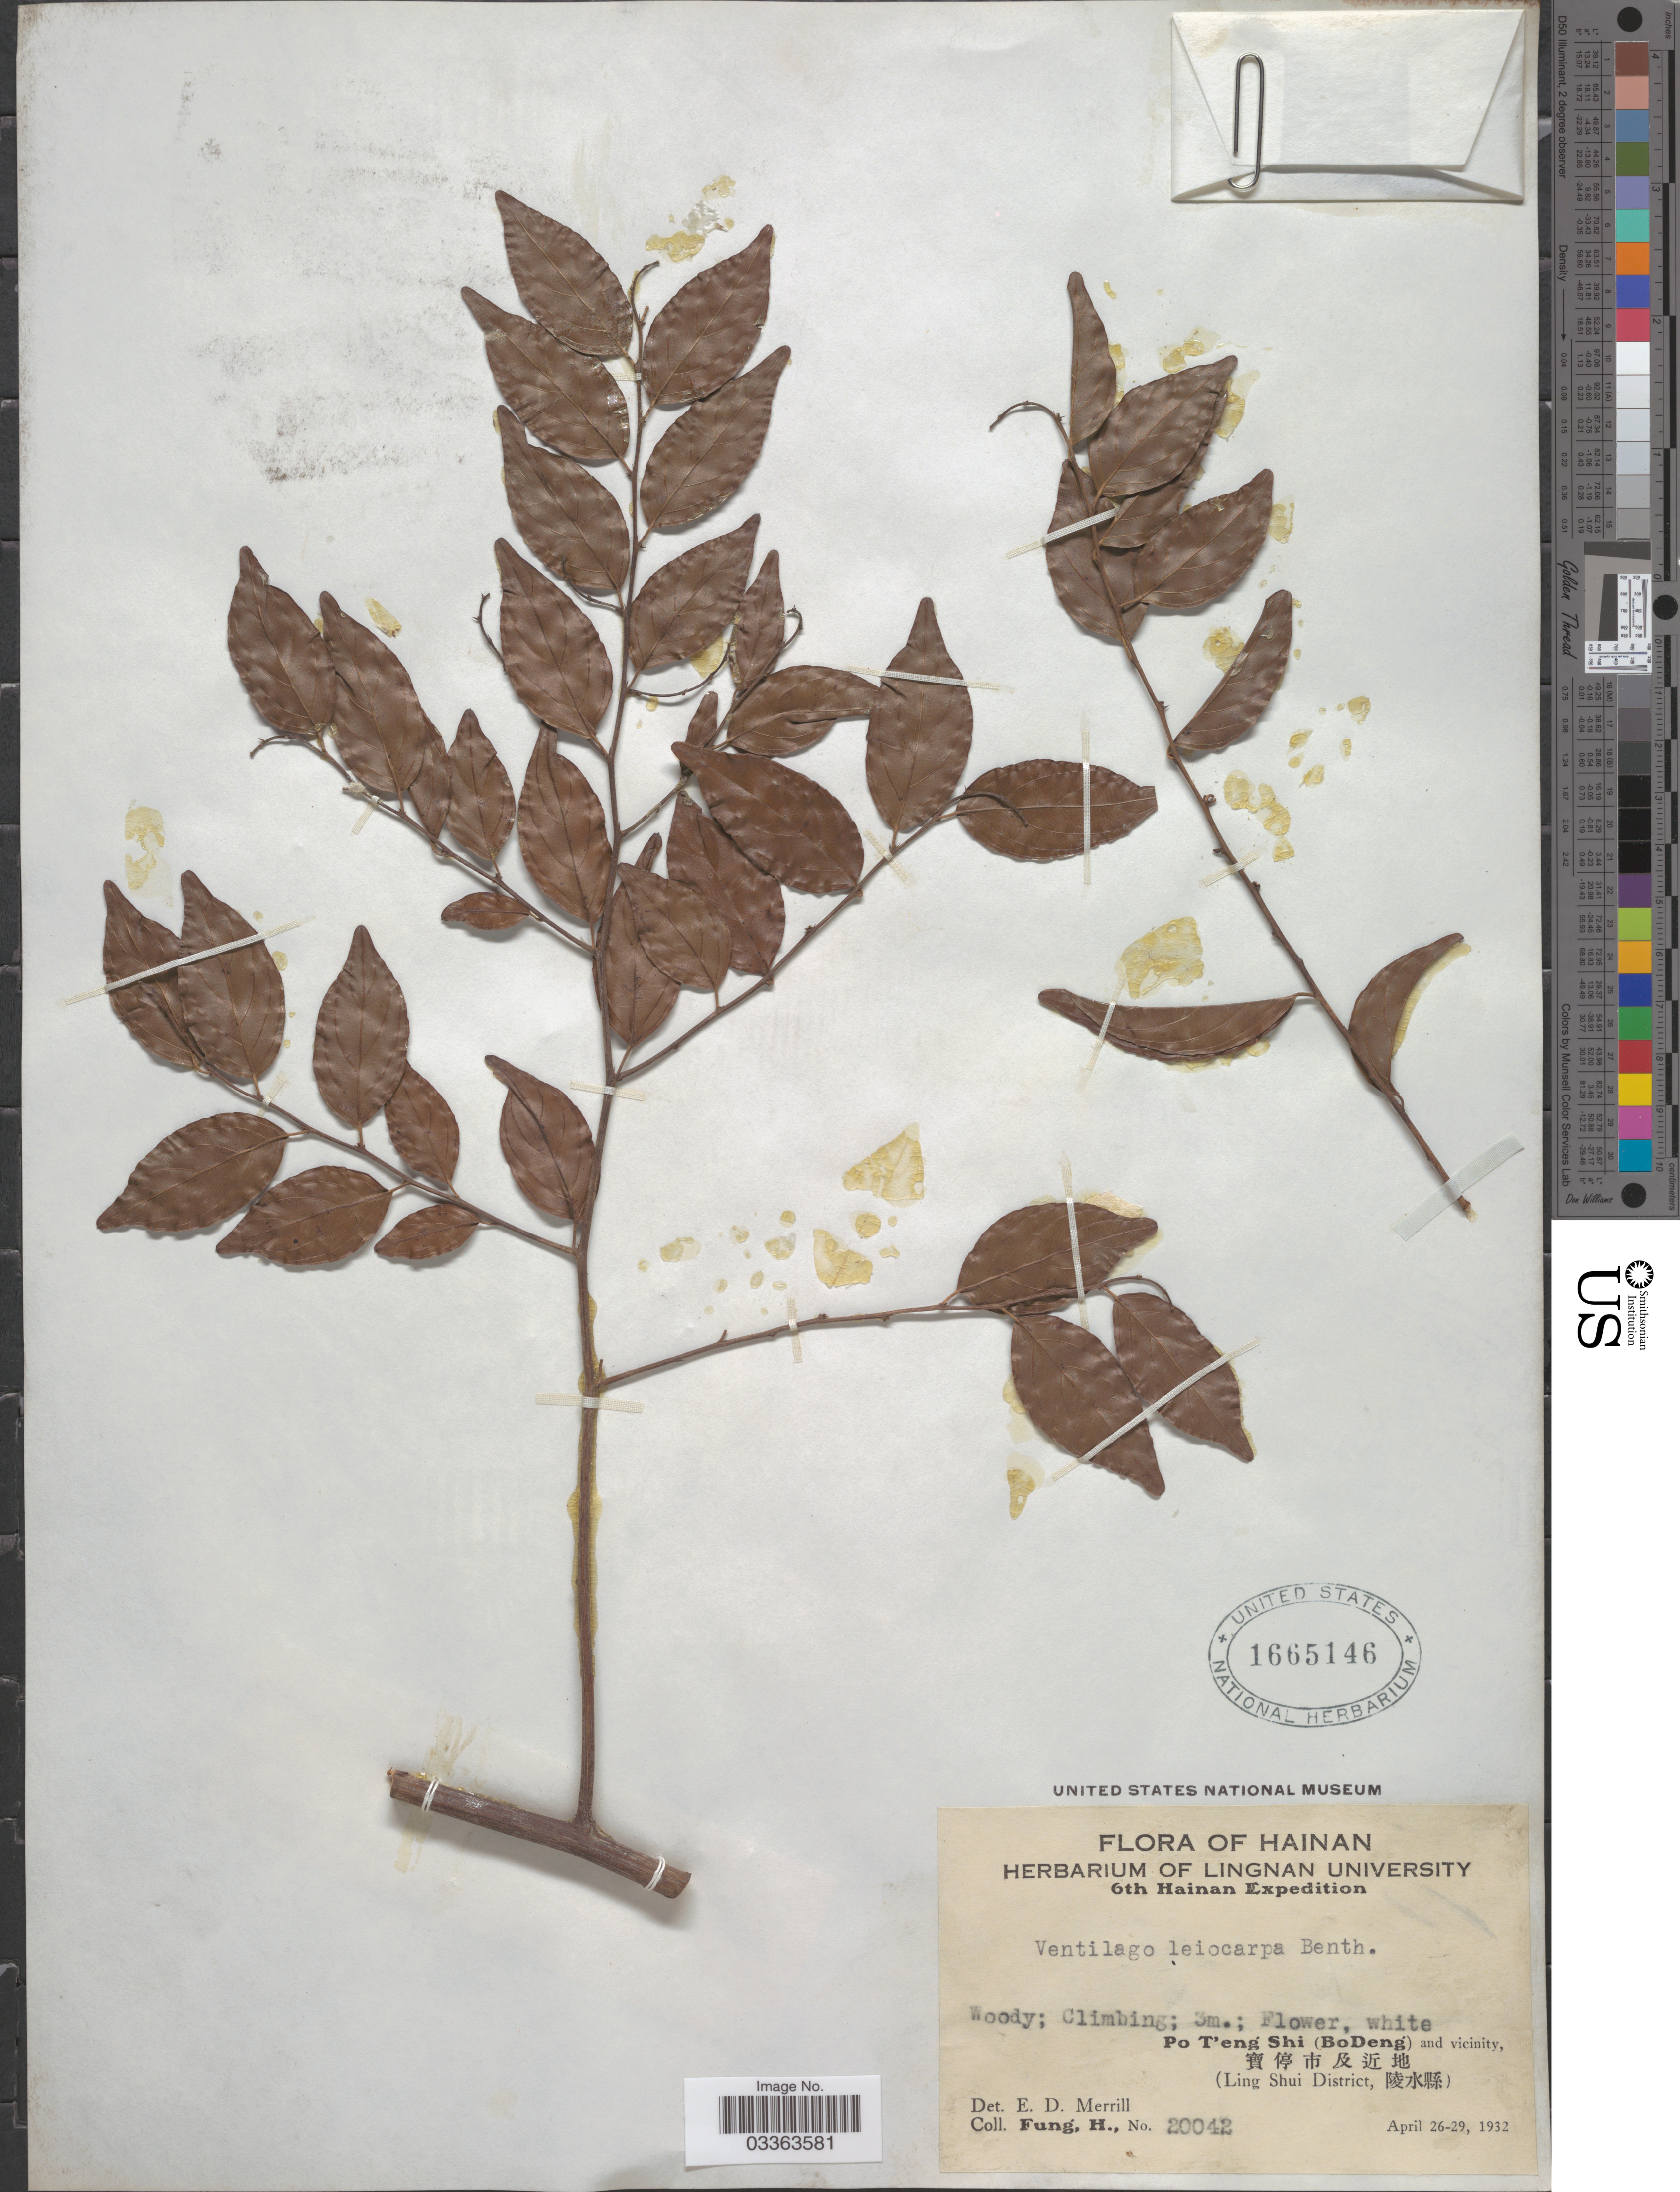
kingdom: Plantae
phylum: Tracheophyta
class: Magnoliopsida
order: Rosales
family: Rhamnaceae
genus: Ventilago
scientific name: Ventilago leiocarpa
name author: Benth.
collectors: H. Fung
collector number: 20042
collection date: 1932-04-26/1932-04-29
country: China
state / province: Hainan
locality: Po T'eng Shi (BoDeng) and vicinity X. (Ling Shui District, X).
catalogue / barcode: US 1665146